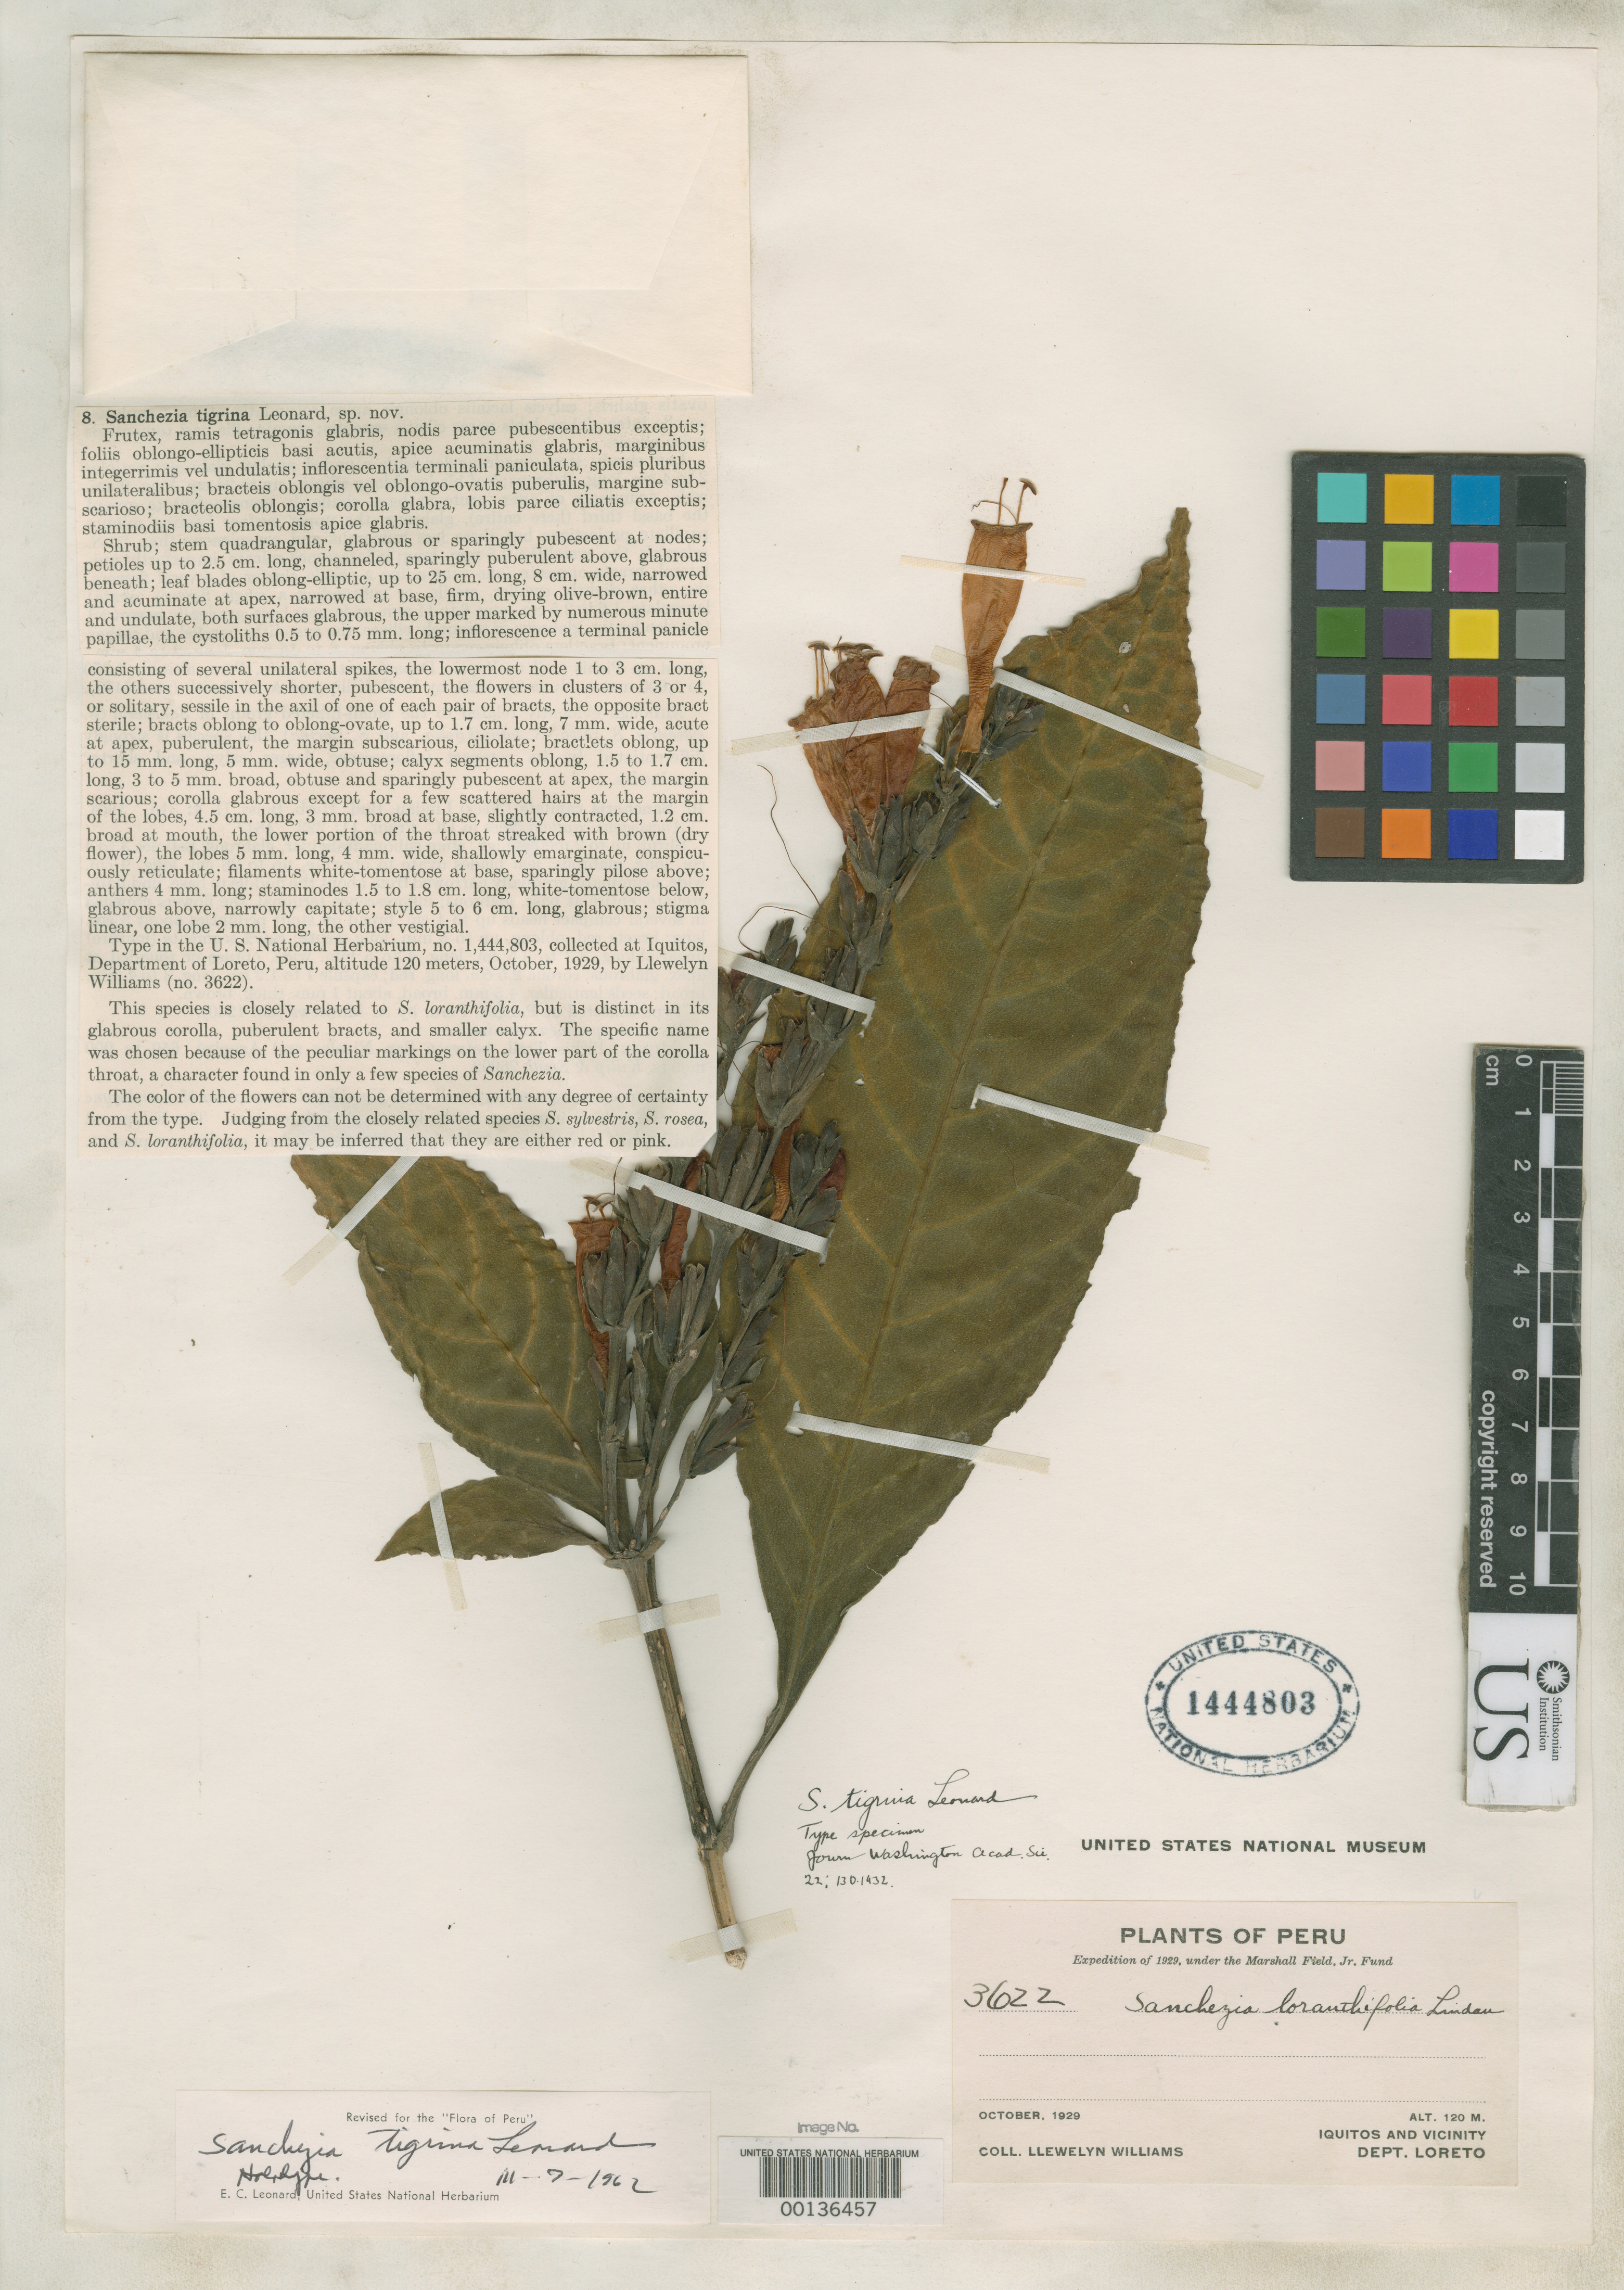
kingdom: Plantae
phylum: Tracheophyta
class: Magnoliopsida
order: Lamiales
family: Acanthaceae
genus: Sanchezia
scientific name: Sanchezia tigrina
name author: Leonard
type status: Holotype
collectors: Ll. Williams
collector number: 3622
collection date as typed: Oct 1929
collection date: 1929-10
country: Peru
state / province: Loreto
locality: Iquitos.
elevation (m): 120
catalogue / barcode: US 1444803